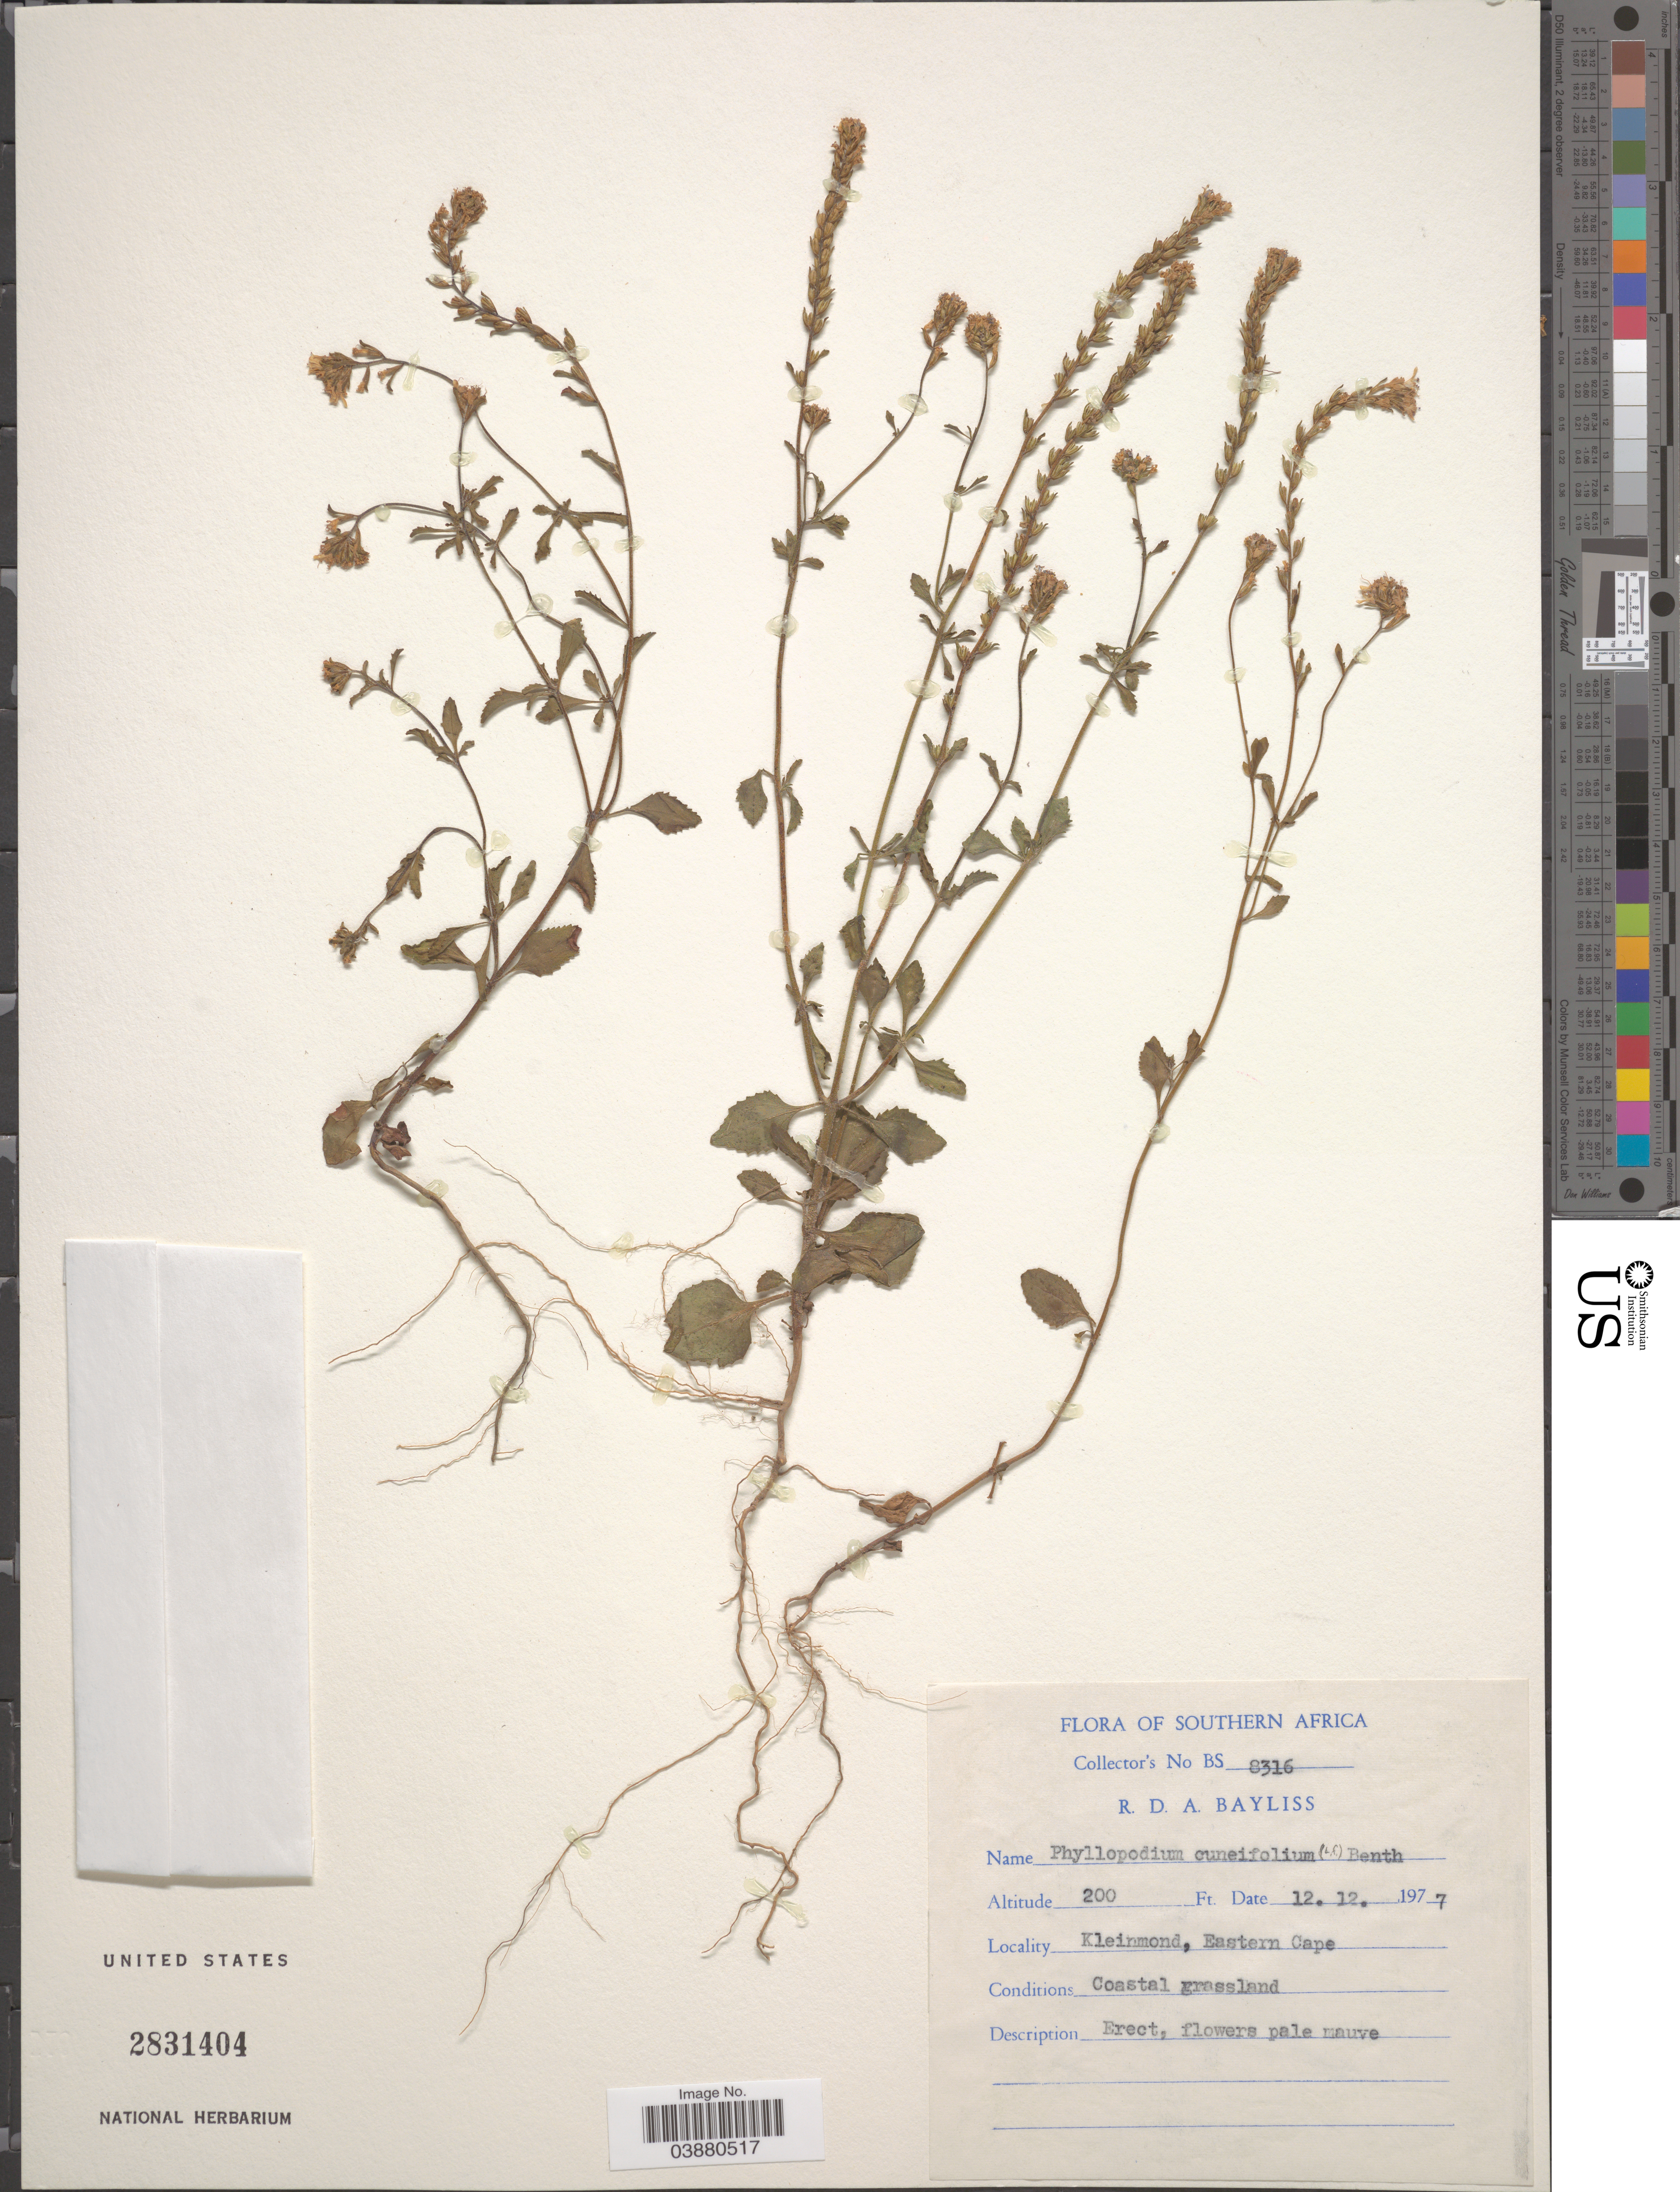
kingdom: Plantae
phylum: Tracheophyta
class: Magnoliopsida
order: Lamiales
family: Scrophulariaceae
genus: Phyllopodium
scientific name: Phyllopodium cuneiifolium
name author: (L. f.) Benth.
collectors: R. Bayliss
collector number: BS 8316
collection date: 1977-12-12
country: South Africa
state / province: Eastern Cape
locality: Southern Africa. Kleinmond.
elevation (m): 61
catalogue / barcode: US 2831404